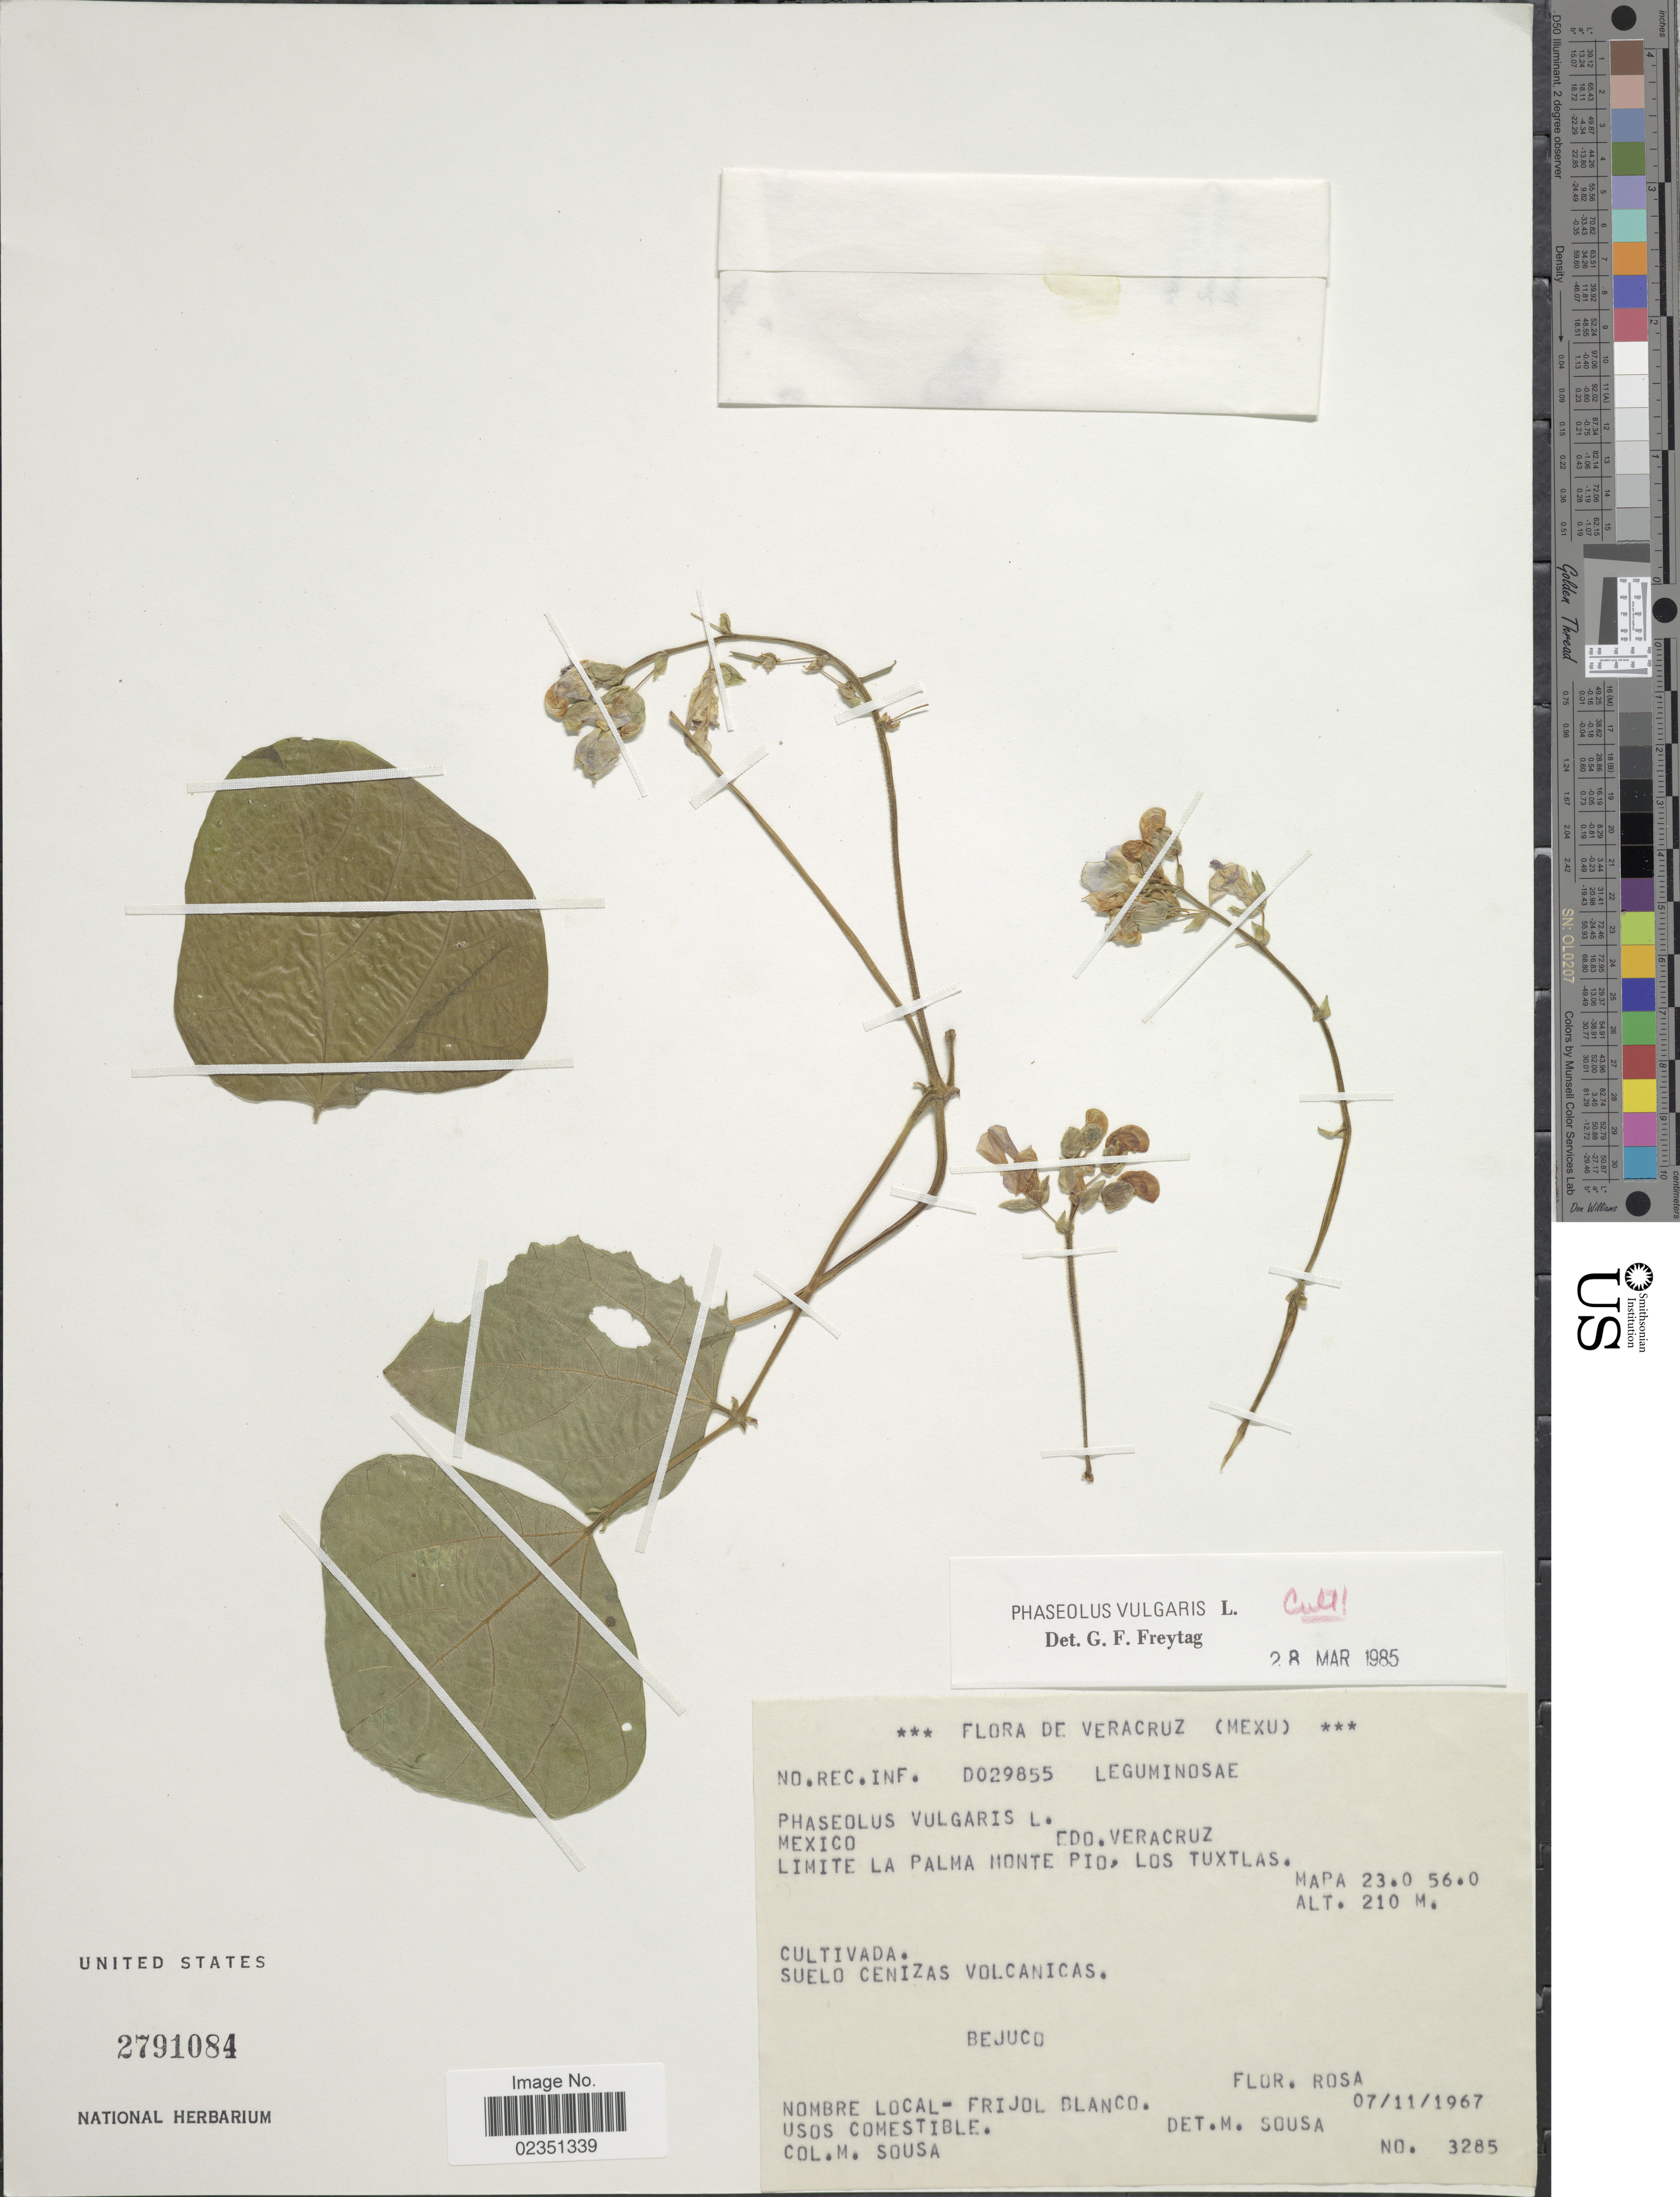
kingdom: Plantae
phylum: Tracheophyta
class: Magnoliopsida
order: Fabales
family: Fabaceae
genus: Phaseolus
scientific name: Phaseolus vulgaris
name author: L.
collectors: M. Sousa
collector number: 3285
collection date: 1967-11-07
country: Mexico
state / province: Veracruz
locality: Edo. Veracruz. Limite La Palma Pio. Los Tuxtlas. Mapa 23.0 56.0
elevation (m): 210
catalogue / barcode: US 2791084